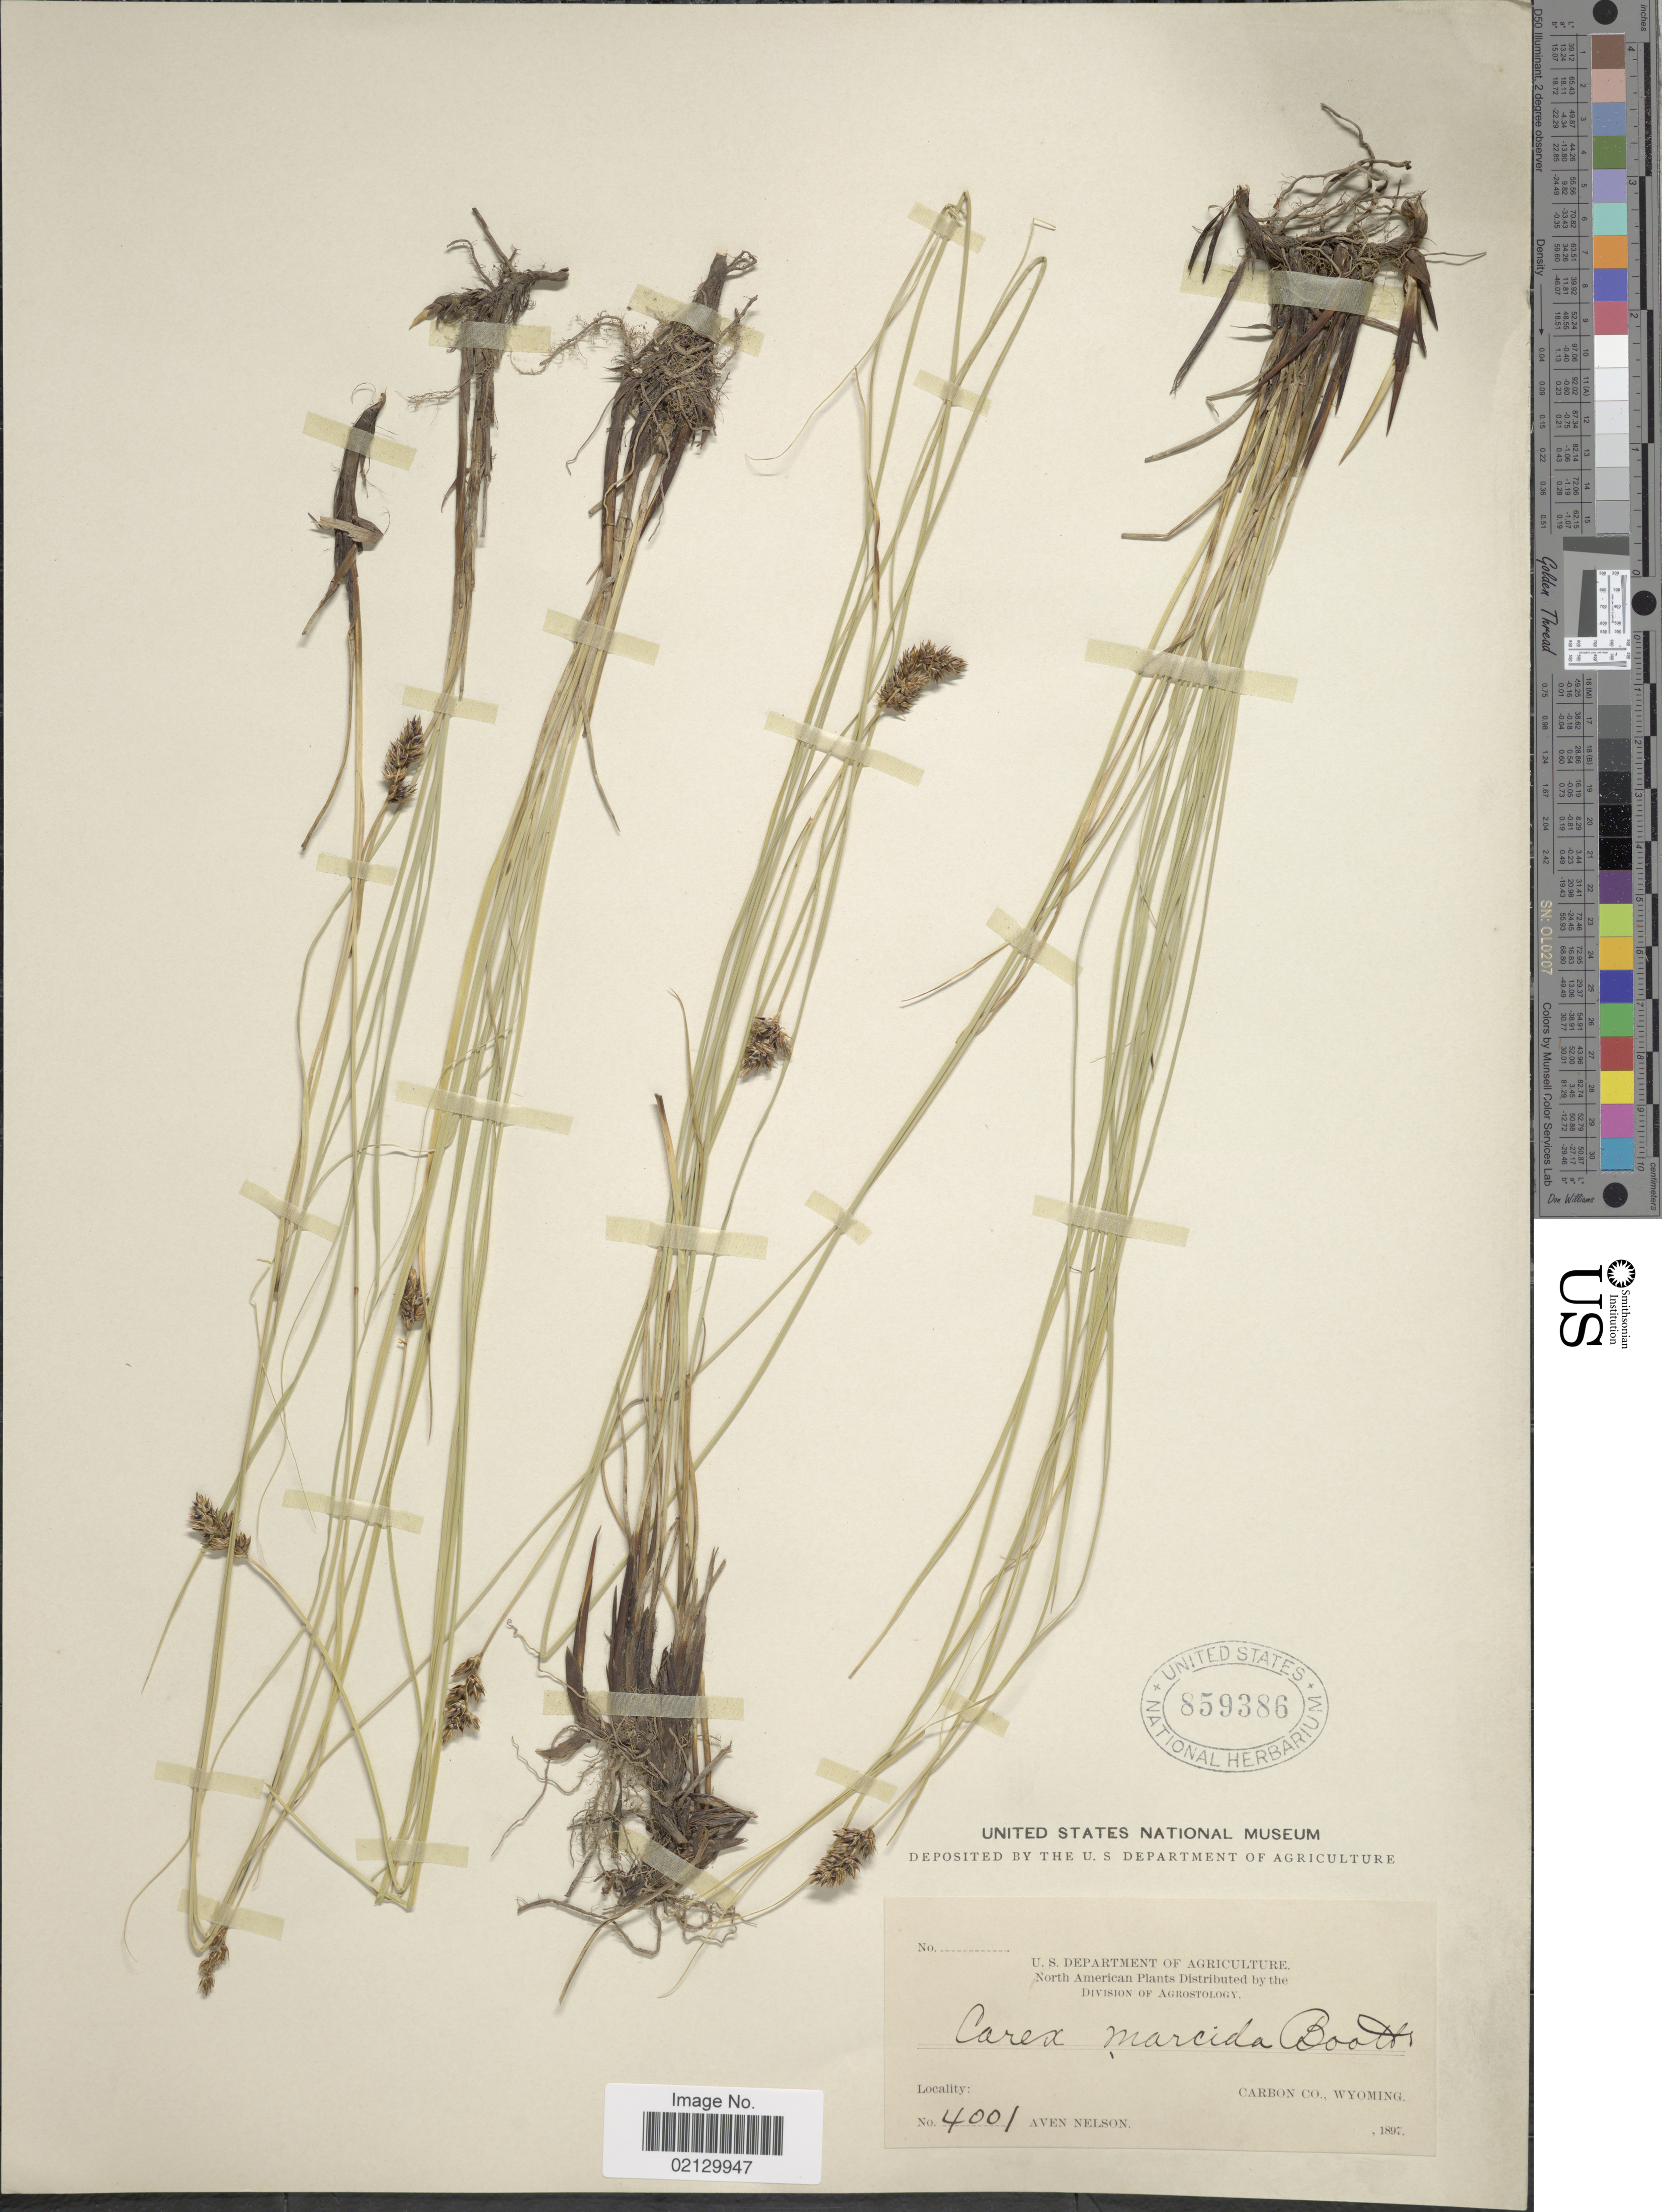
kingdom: Plantae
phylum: Tracheophyta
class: Liliopsida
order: Poales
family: Cyperaceae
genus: Carex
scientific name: Carex praegracilis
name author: W. Boott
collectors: A. Nelson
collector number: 4001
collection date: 1897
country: United States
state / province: Wyoming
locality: Carbon Co.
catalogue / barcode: US 859386